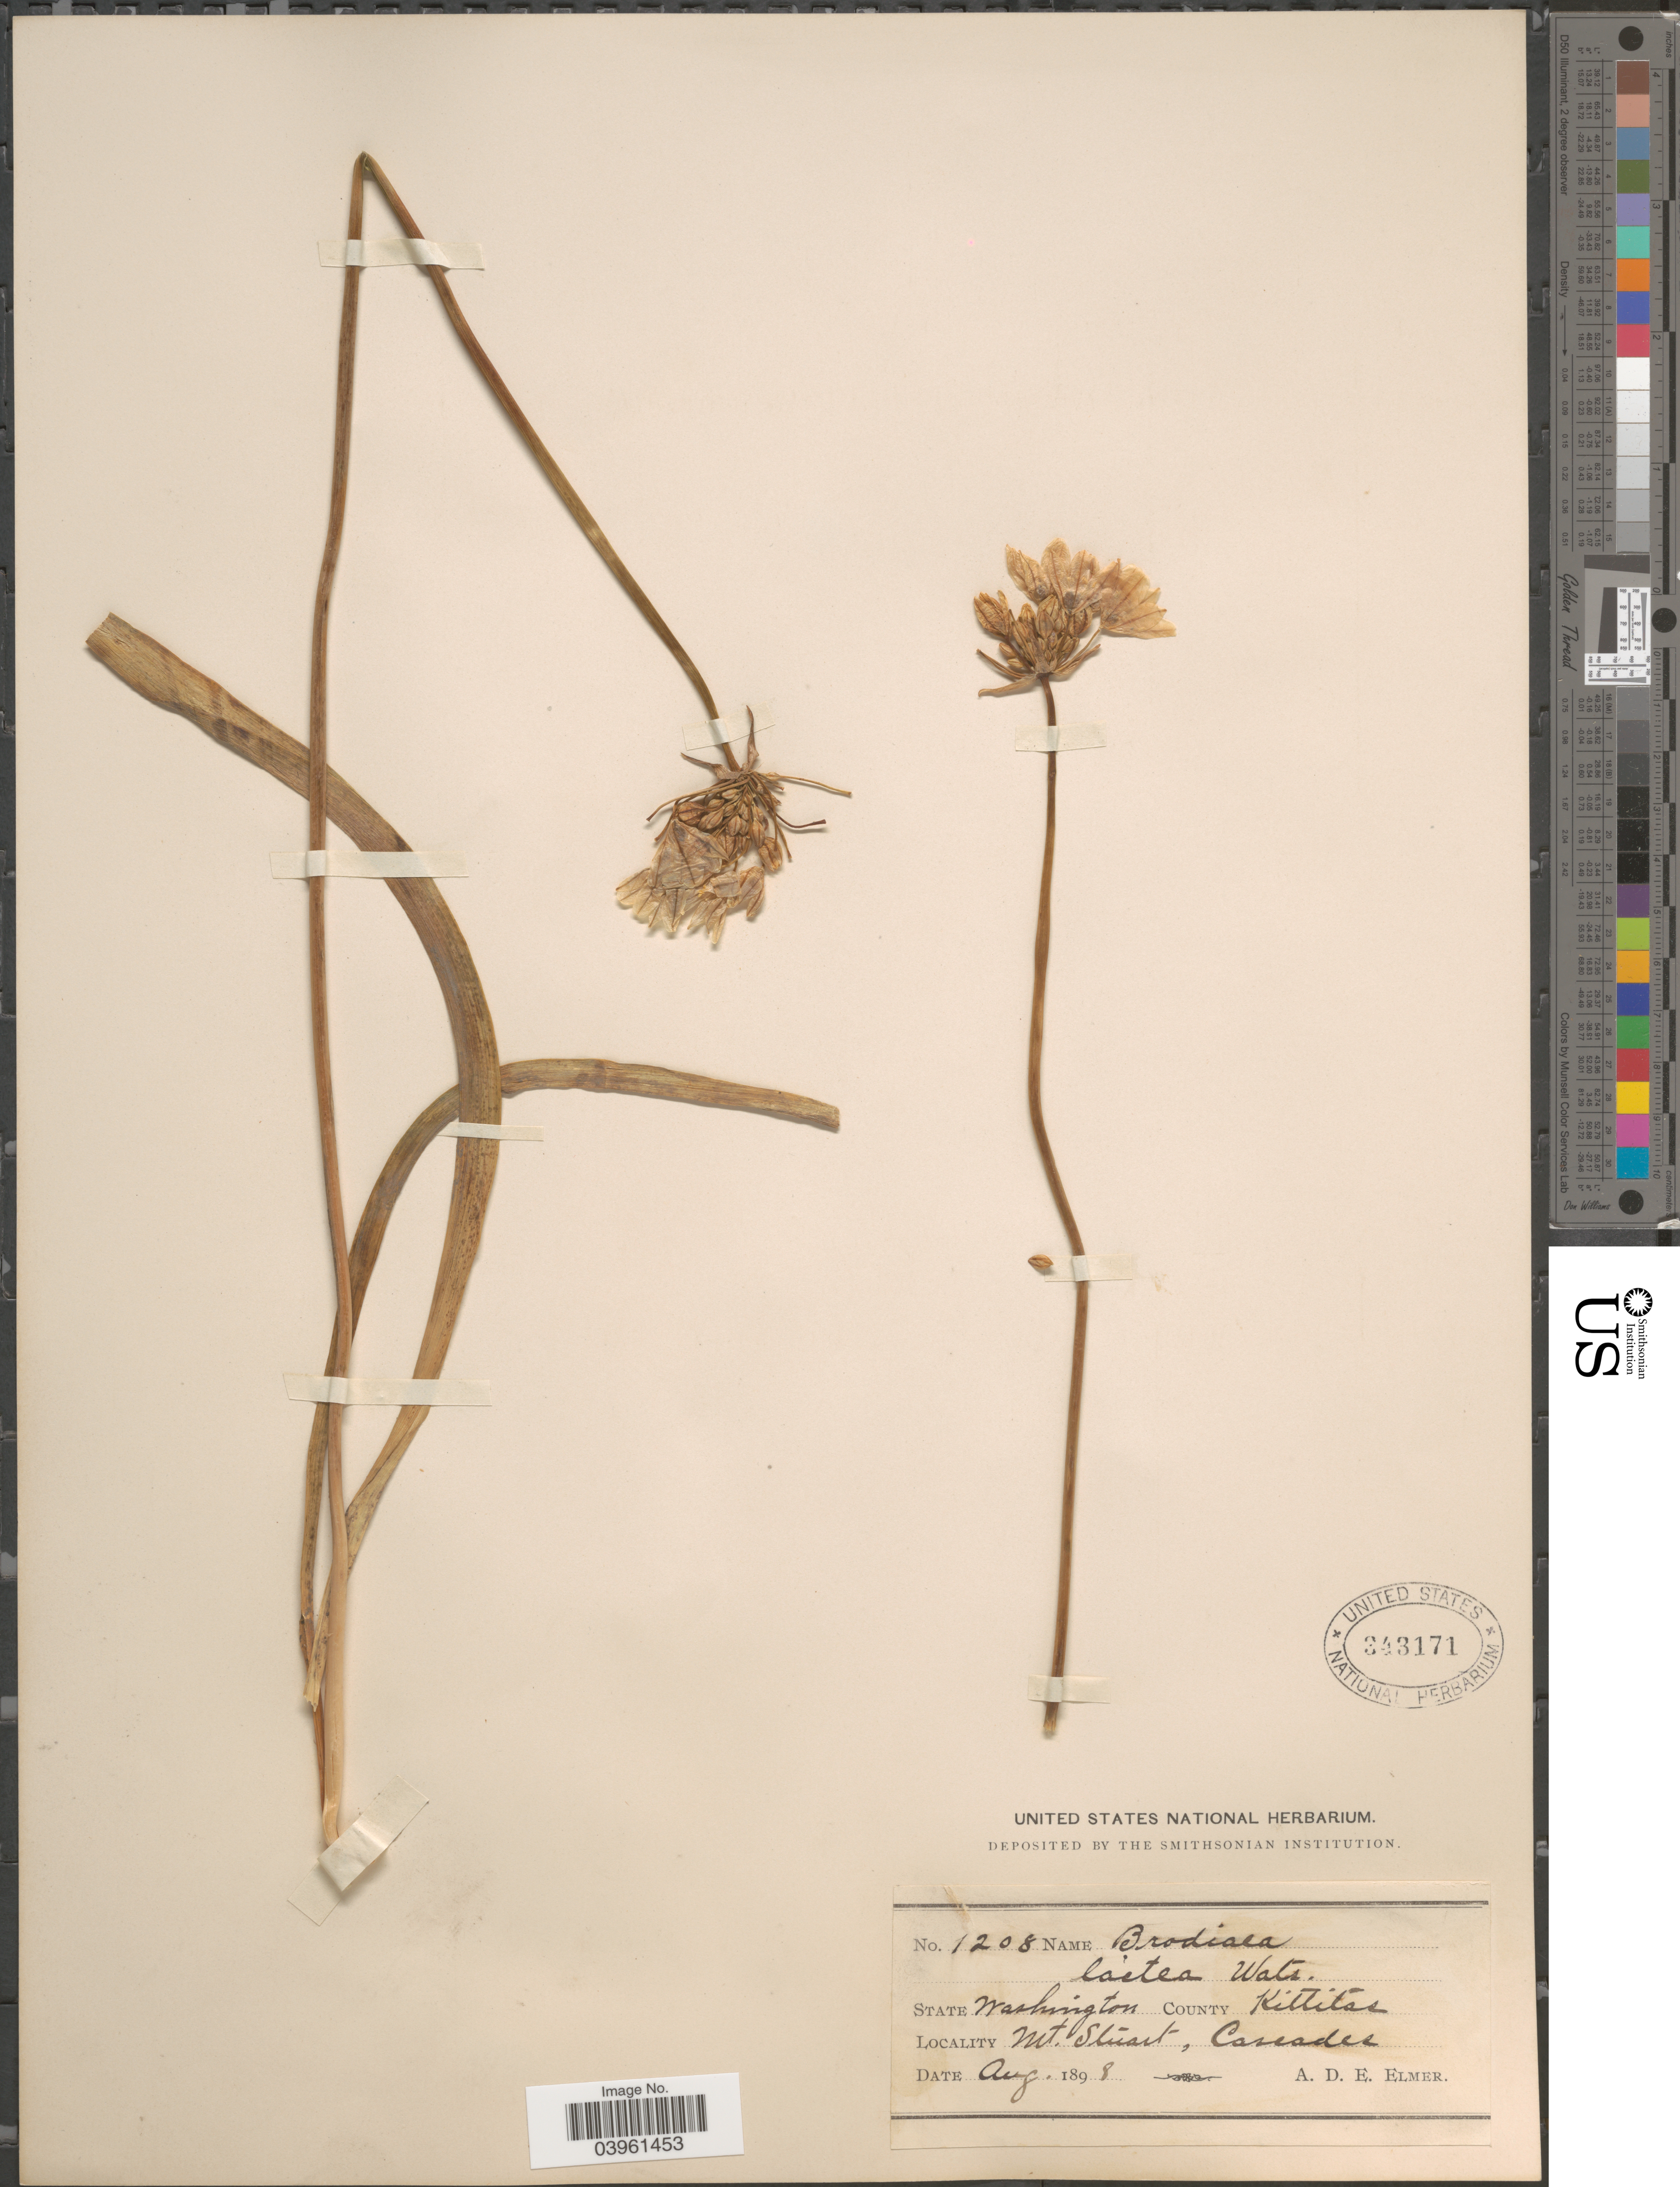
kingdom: Plantae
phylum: Tracheophyta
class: Liliopsida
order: Asparagales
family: Asparagaceae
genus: Triteleia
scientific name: Triteleia hyacinthina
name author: (Lindl.) Greene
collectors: A. D. E. Elmer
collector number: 1208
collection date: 1898-08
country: United States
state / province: Washington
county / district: Kittitas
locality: County Kittitas. Mt. Stuart, Cascades.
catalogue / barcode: US 343171